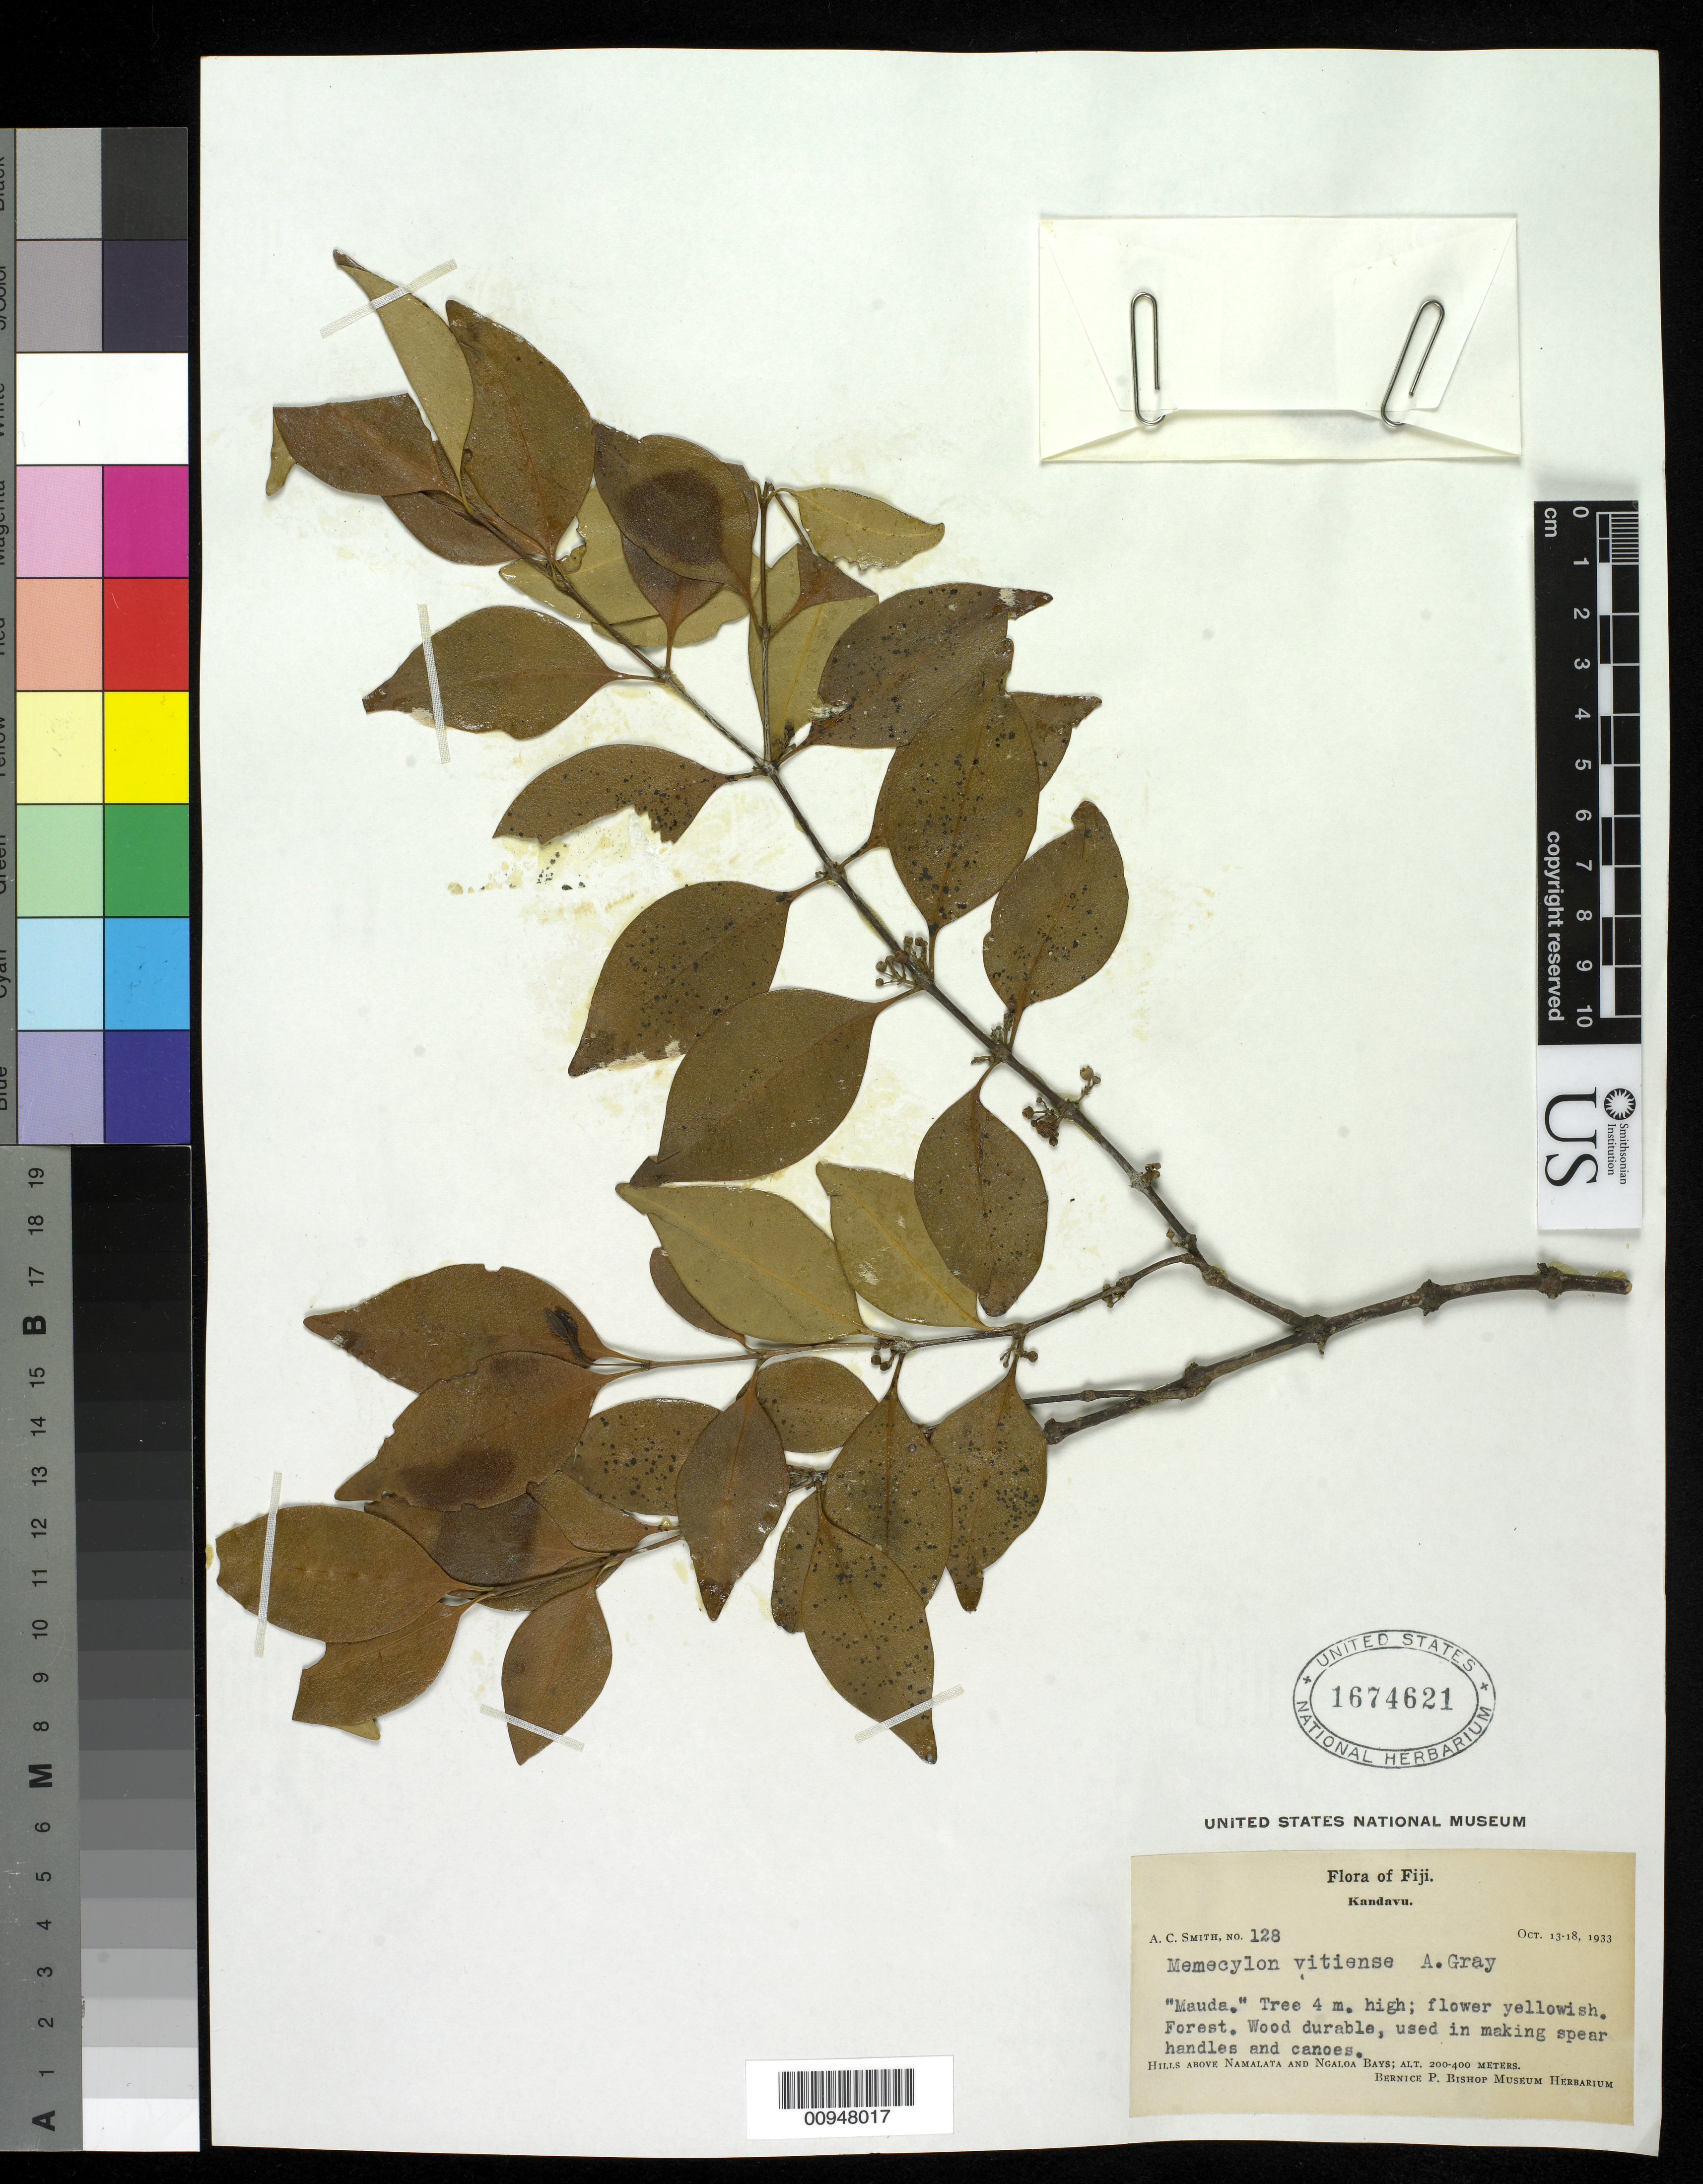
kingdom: Plantae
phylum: Tracheophyta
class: Magnoliopsida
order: Myrtales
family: Melastomataceae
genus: Memecylon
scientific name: Memecylon vitiense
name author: A. Gray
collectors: C. A. Smith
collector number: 128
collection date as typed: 13 Oct 1933 to 18 Oct 1933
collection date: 1933-10-13/1933-10-18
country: Fiji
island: Kadavu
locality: Hills above Namalata and Ngaloa Bays.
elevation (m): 200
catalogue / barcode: US 1674621